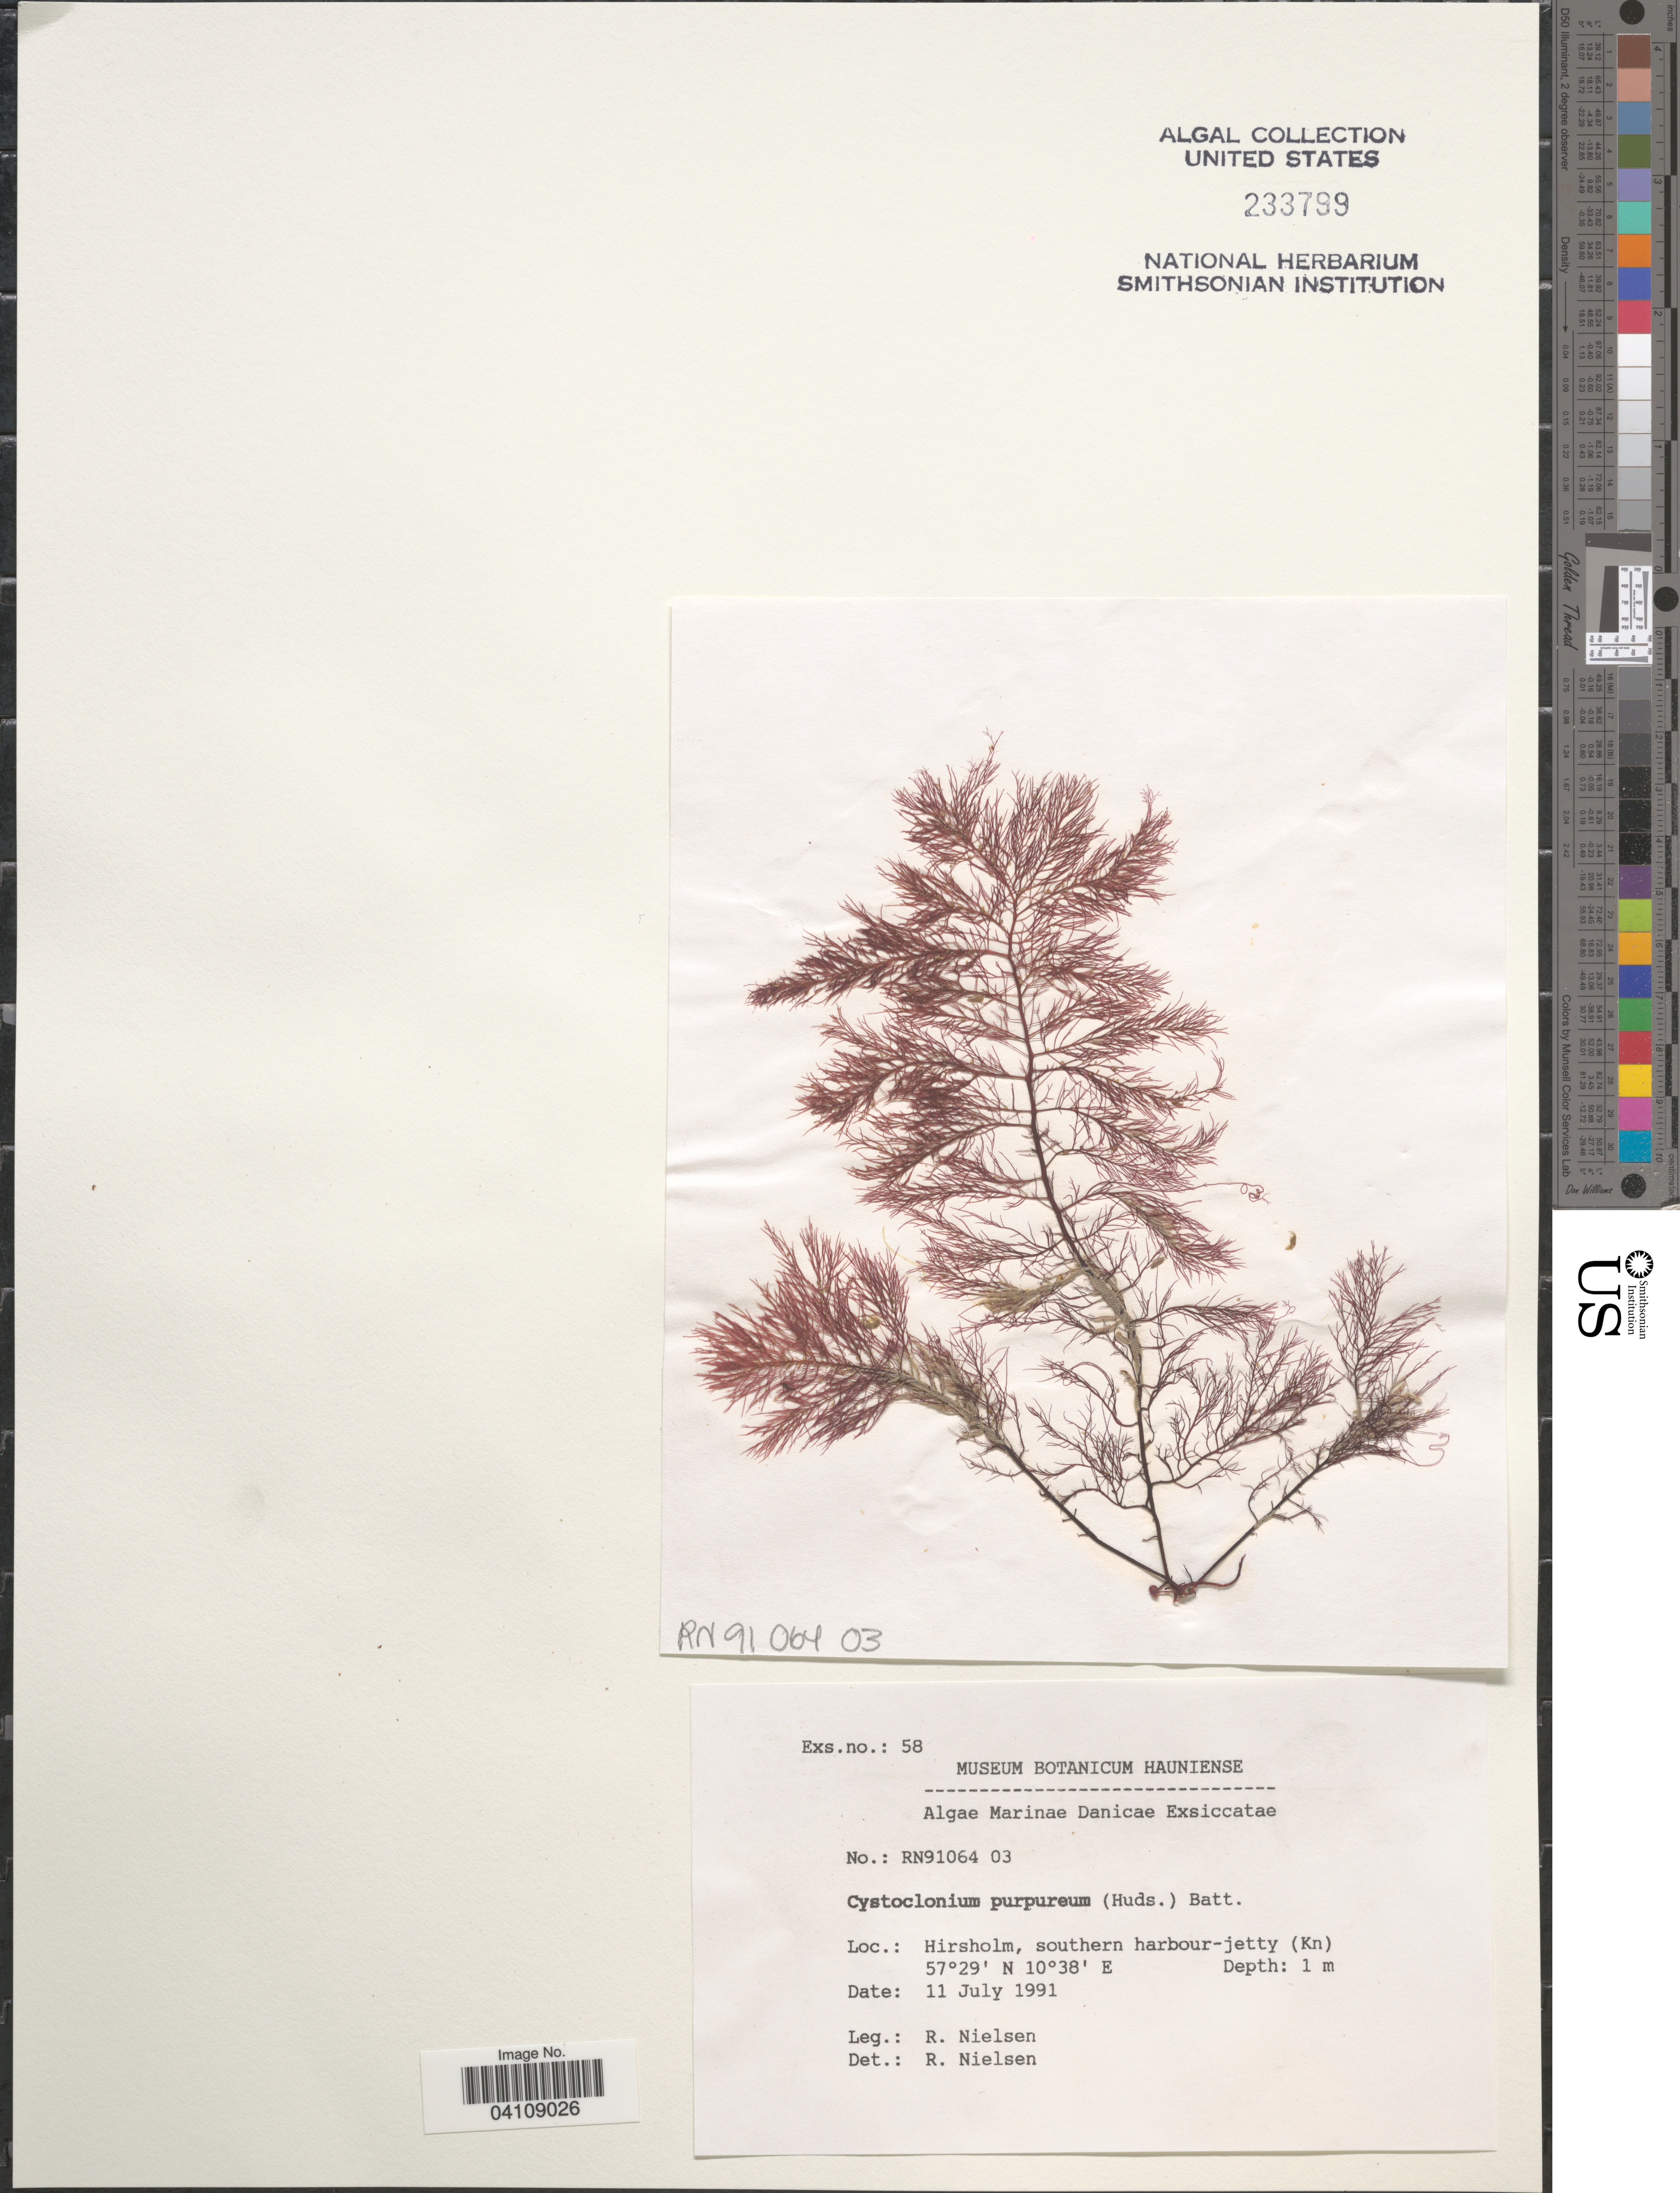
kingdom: Plantae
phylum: Rhodophyta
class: Florideophyceae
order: Gigartinales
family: Cystocloniaceae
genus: Cystoclonium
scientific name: Cystoclonium purpureum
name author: (Huds.) Batters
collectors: R. Nielsen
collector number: RN91064 03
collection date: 1991-07-11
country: Denmark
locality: Danicae. Hirhsolm, souterhn harbour-jetty (Kn).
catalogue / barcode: US 233799